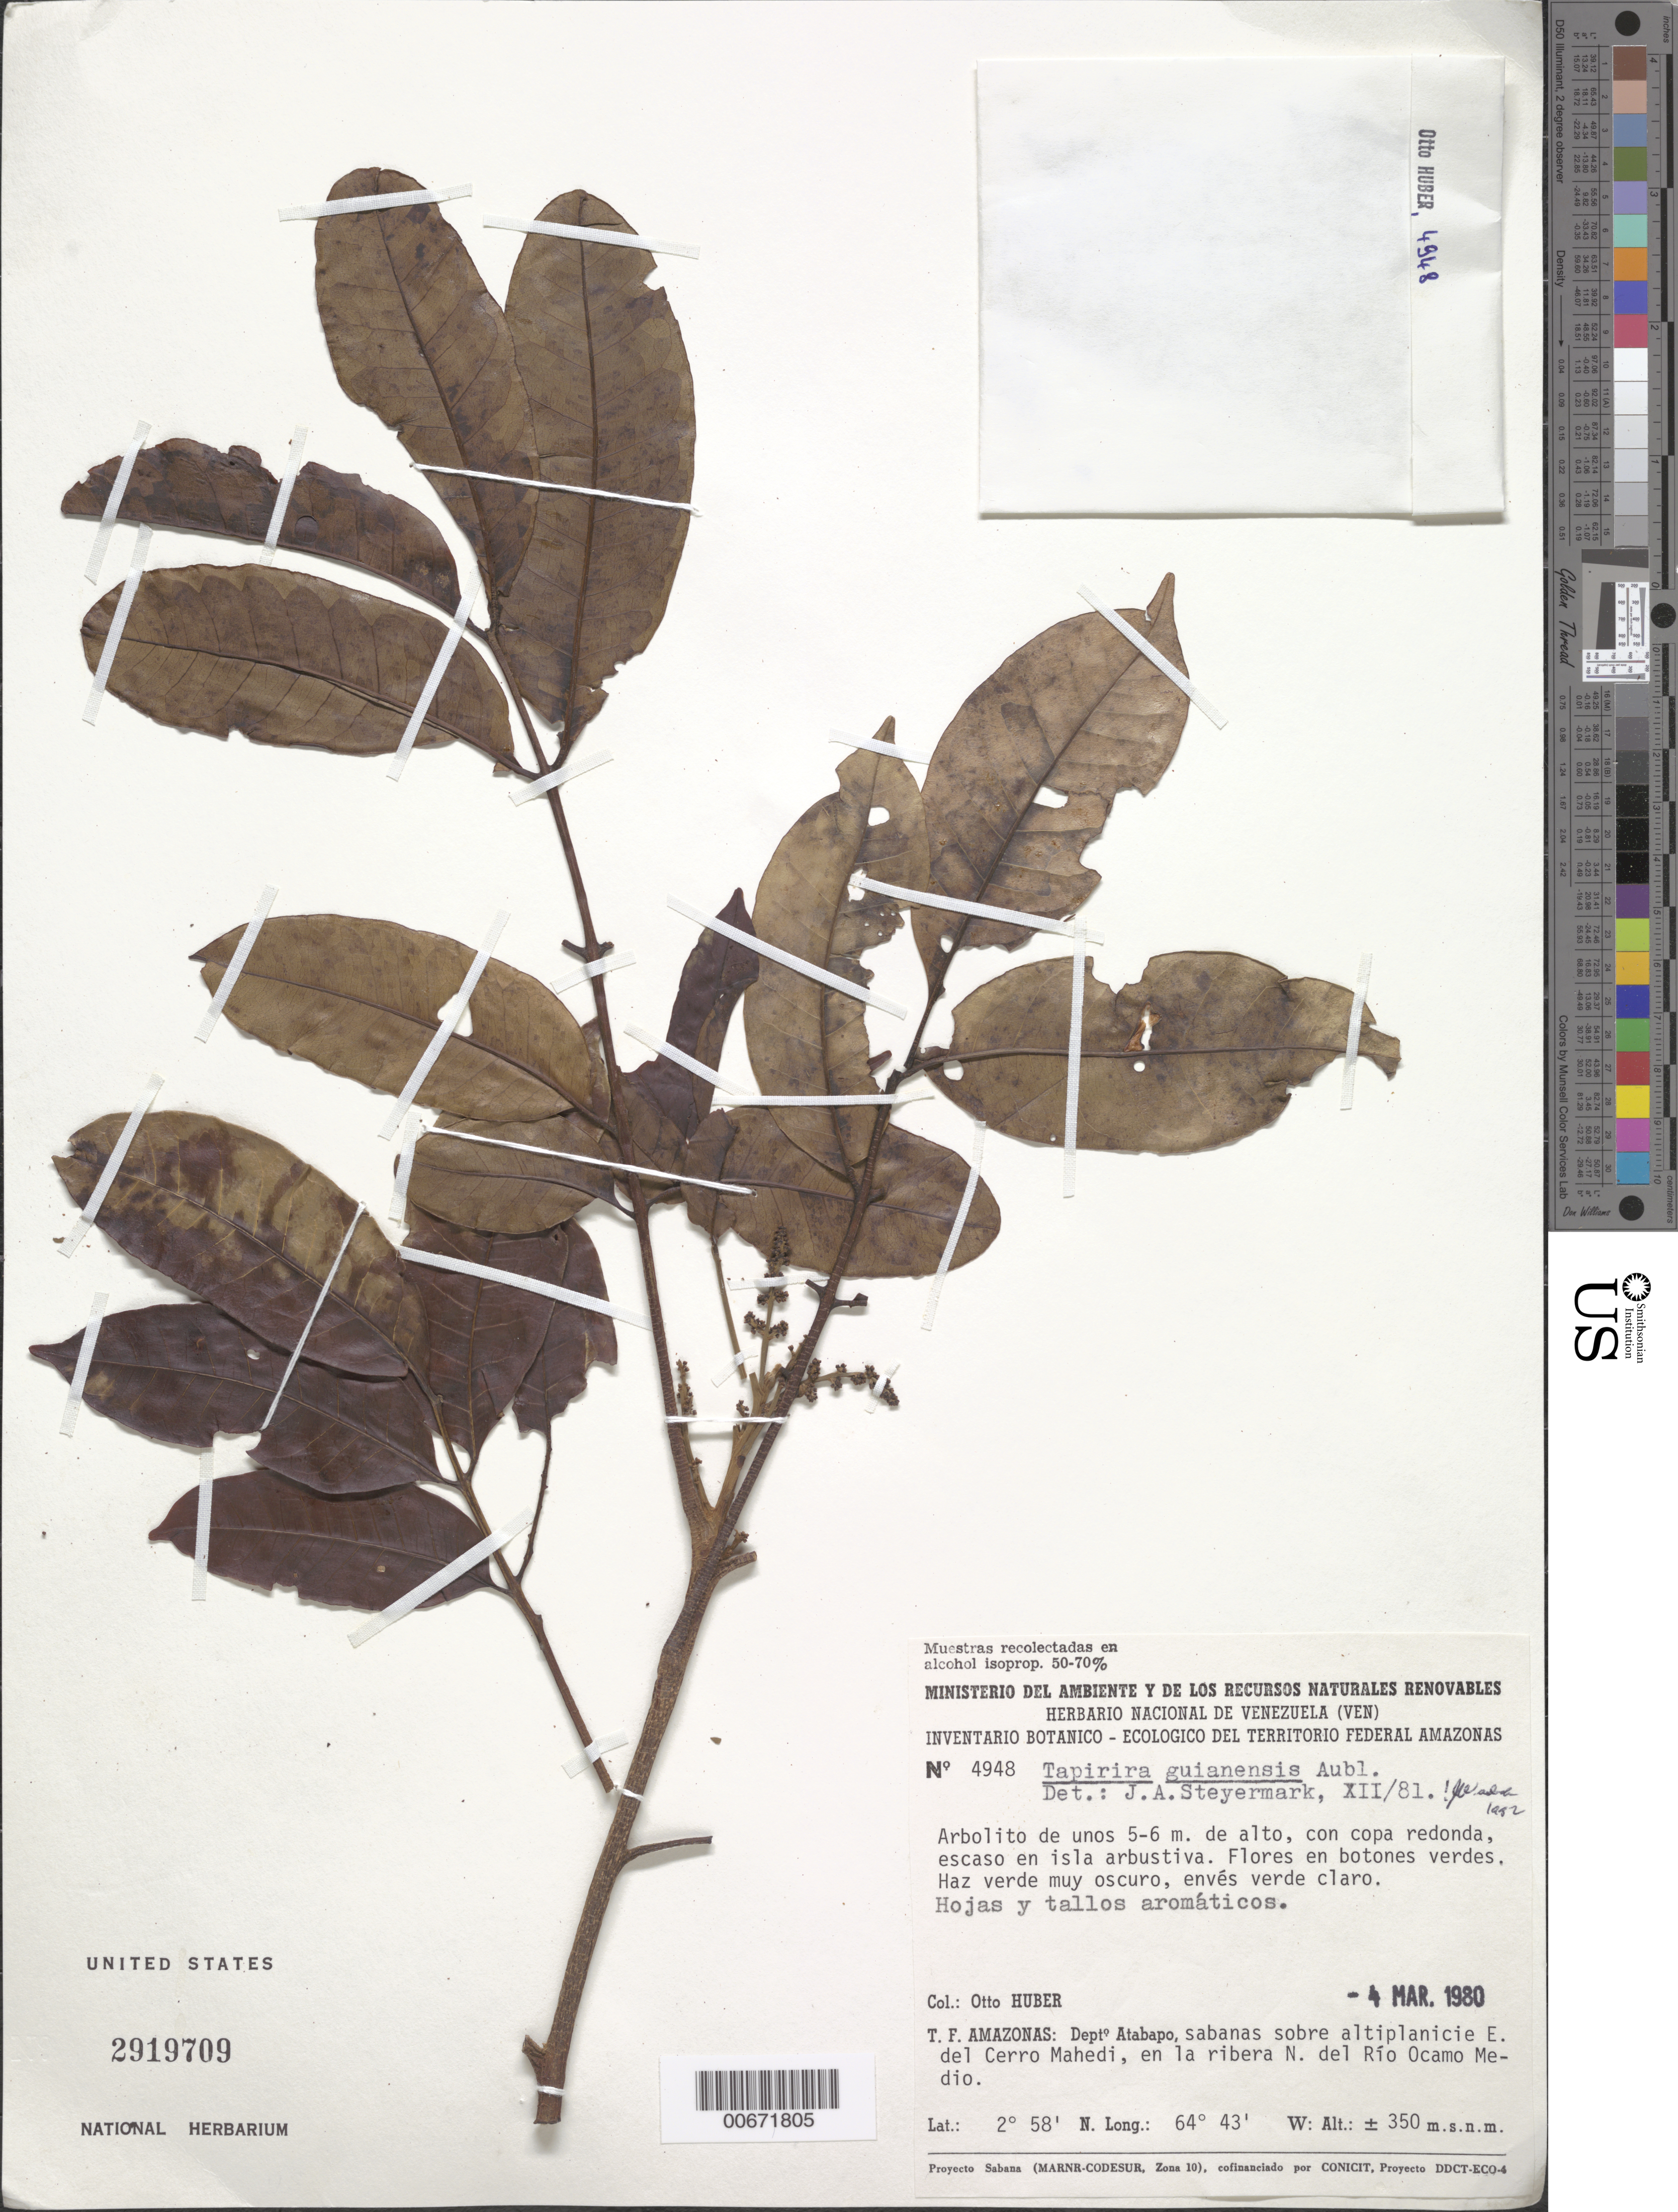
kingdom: Plantae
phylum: Tracheophyta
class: Magnoliopsida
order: Sapindales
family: Anacardiaceae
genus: Tapirira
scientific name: Tapirira guianensis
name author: Aubl.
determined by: Wurdack, John J., (US), US (UNITED STATES)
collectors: O. Huber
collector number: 4948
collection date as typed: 4-Mar-80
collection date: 1980-03-04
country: Venezuela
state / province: Amazonas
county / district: Atabapo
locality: E of Cerro Mahedi, N del Río Ocamo Medio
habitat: Savannas above plateau E of Cerro Mahedi, in the river wall N of Rio Ocamo Medio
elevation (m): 350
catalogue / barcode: US 2919709